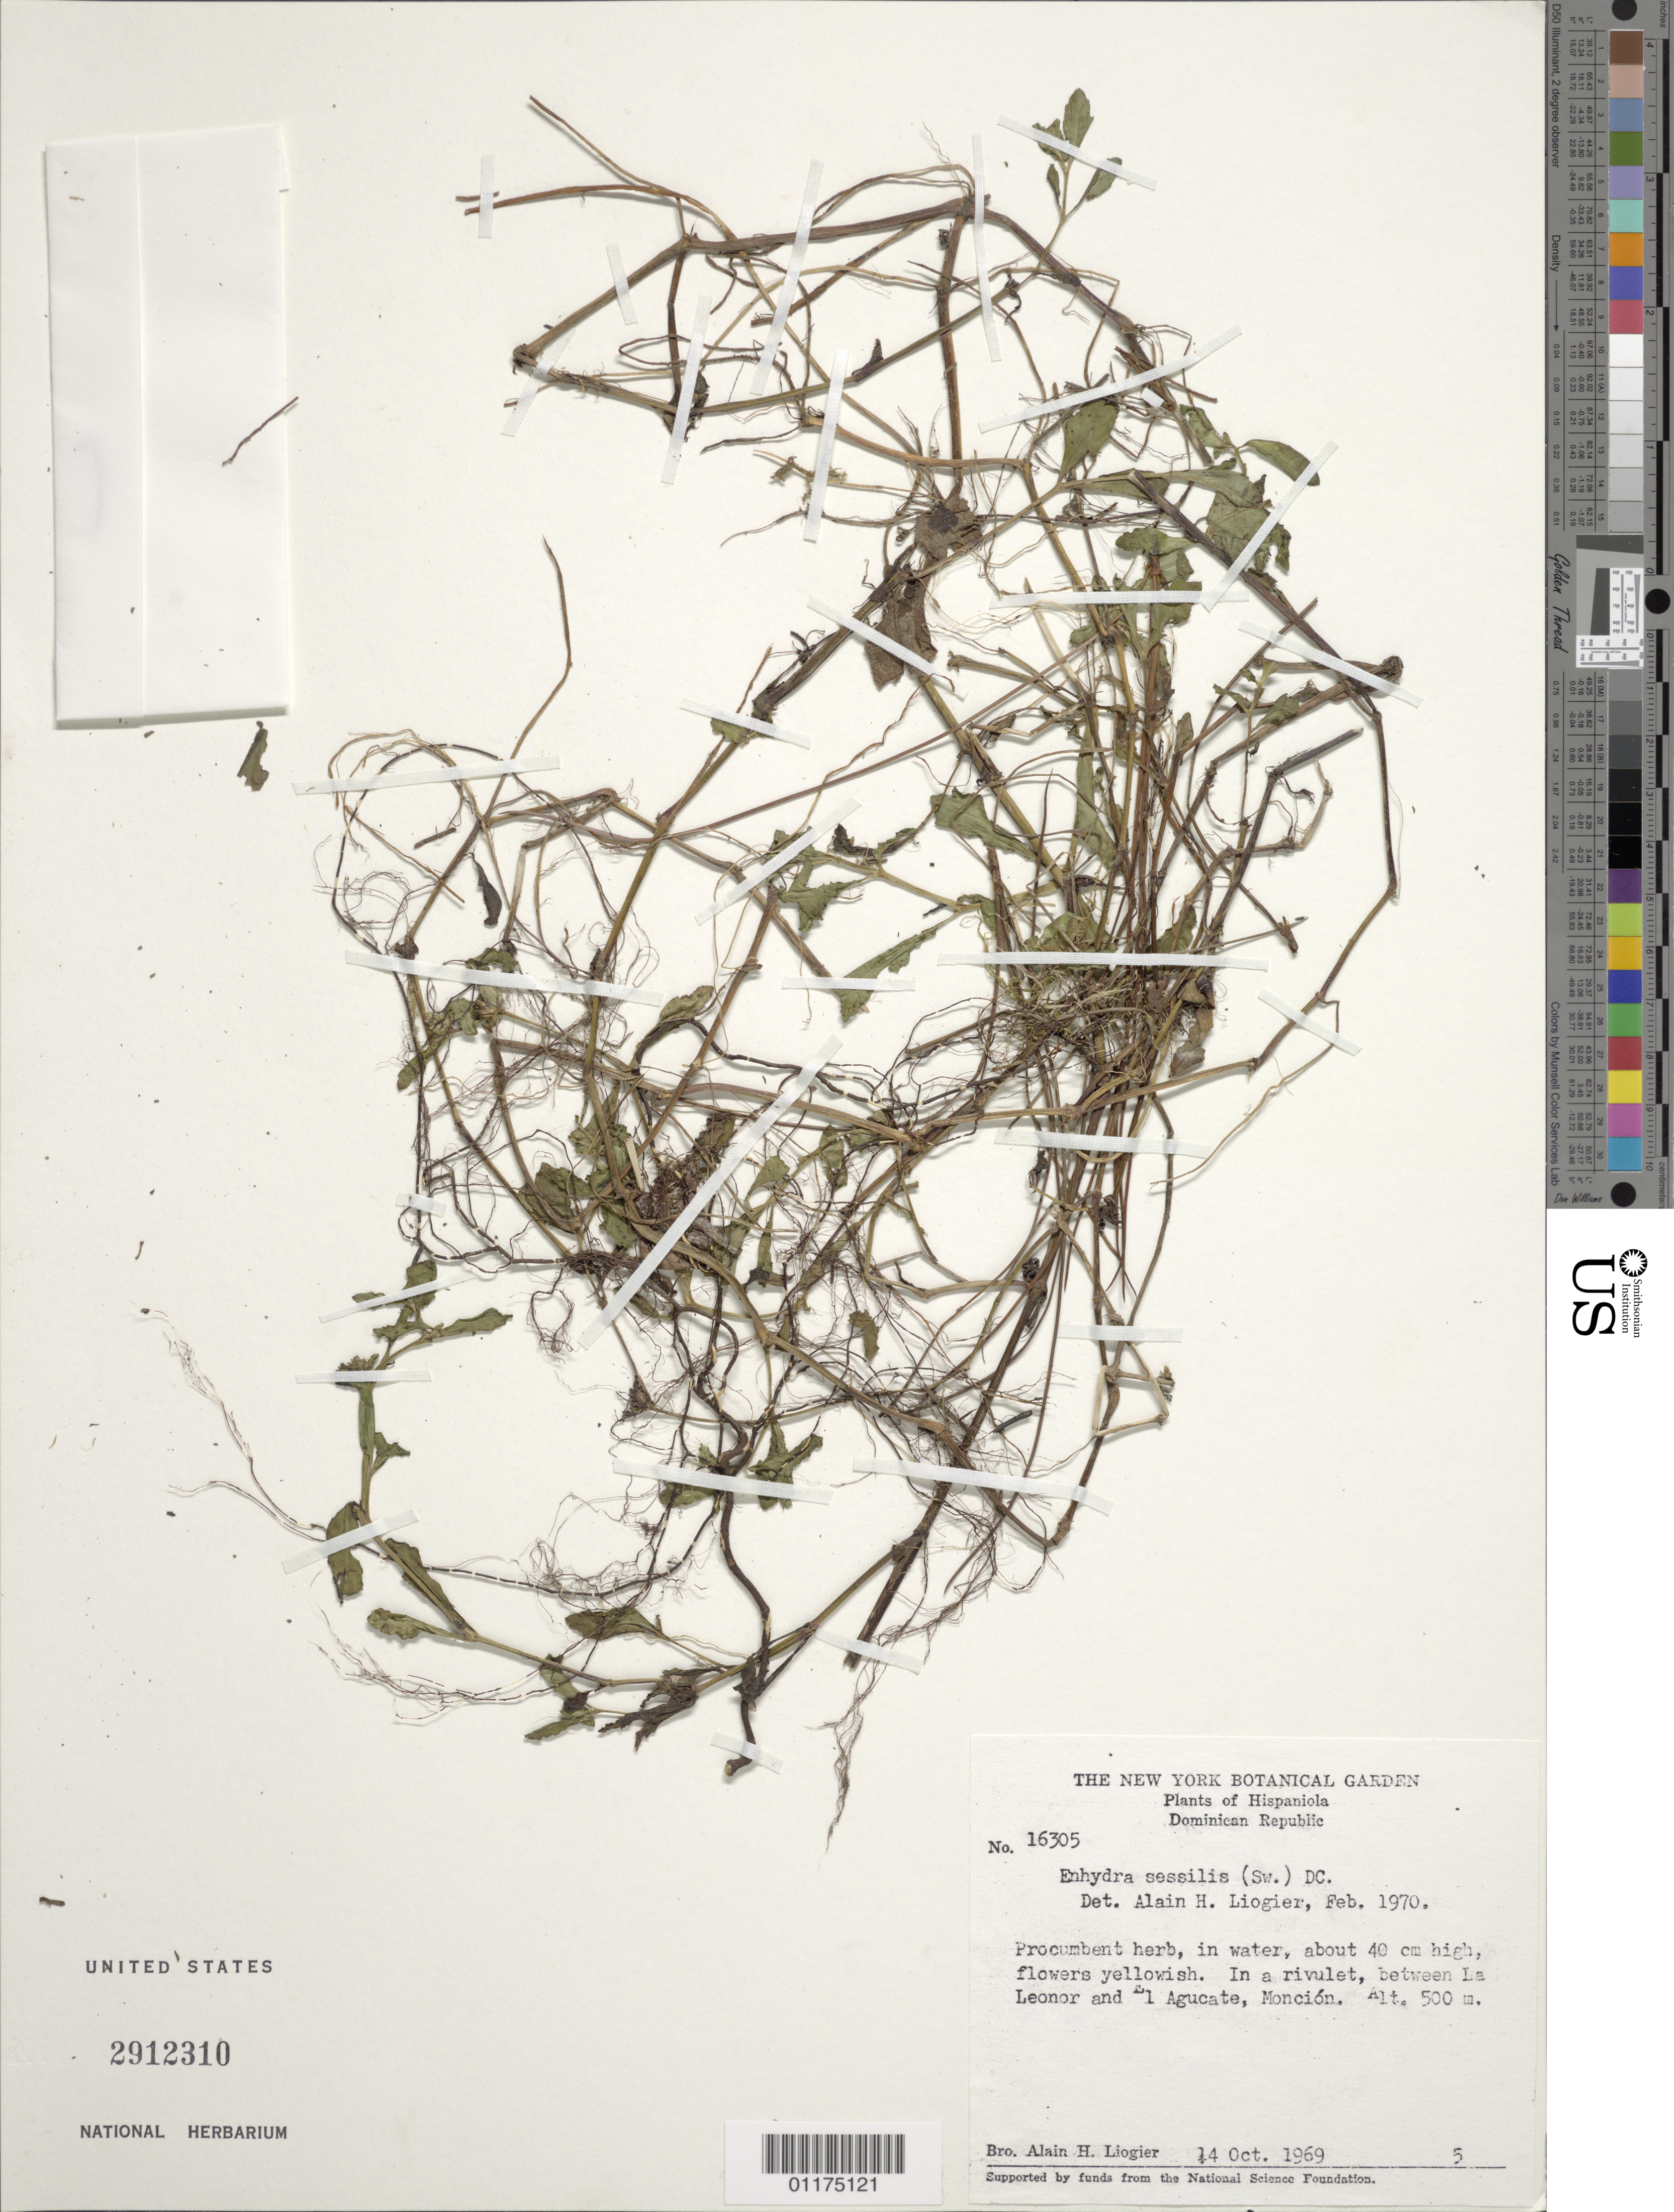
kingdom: Plantae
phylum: Tracheophyta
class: Magnoliopsida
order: Asterales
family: Asteraceae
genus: Enhydra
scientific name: Enhydra sessilis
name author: (Sw.) DC.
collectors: A. H. Liogier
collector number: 16305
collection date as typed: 14 Oct 1969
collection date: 1969-10-14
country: Dominican Republic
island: Hispaniola I.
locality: In a rivulet, between La Leonor and El Agucate, Moncion.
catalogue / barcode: US 2912310